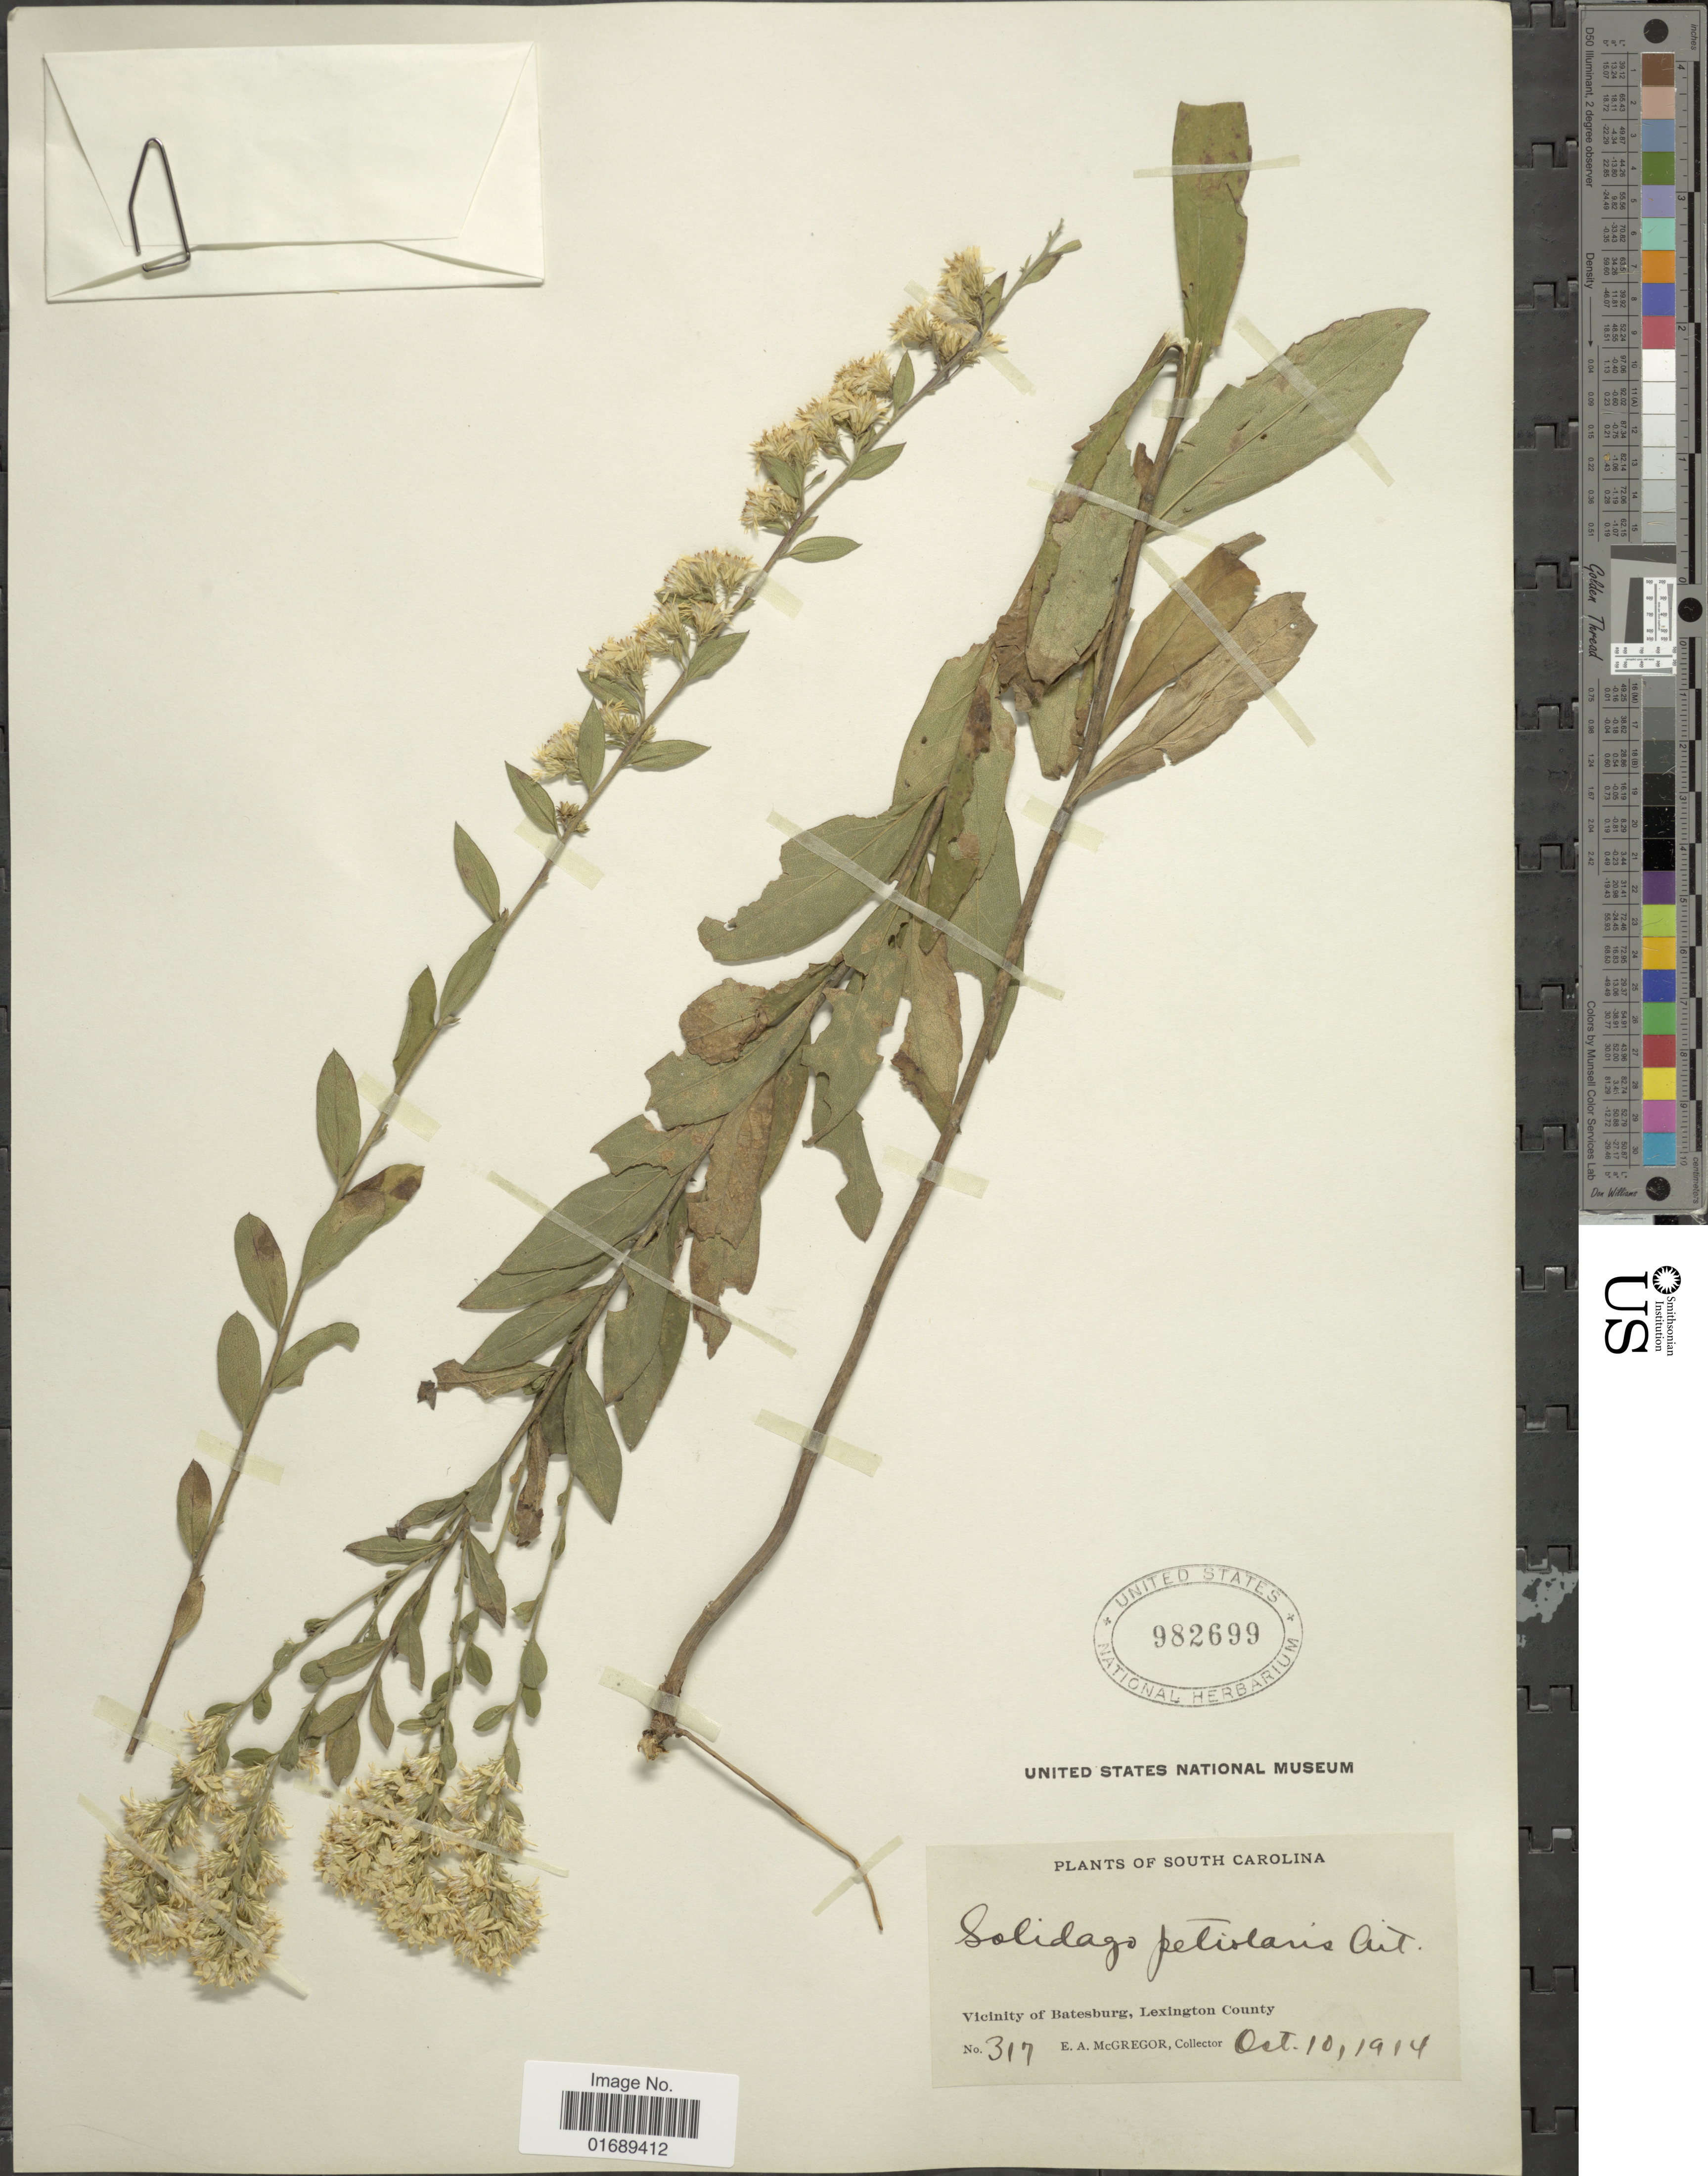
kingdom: Plantae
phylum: Tracheophyta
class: Magnoliopsida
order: Asterales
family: Asteraceae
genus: Solidago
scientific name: Solidago petiolaris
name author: Aiton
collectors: E. A. McGregor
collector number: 317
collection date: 1914-10-10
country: United States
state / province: South Carolina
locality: Vicinity of Batesburg, Lexington County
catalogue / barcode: US 982699